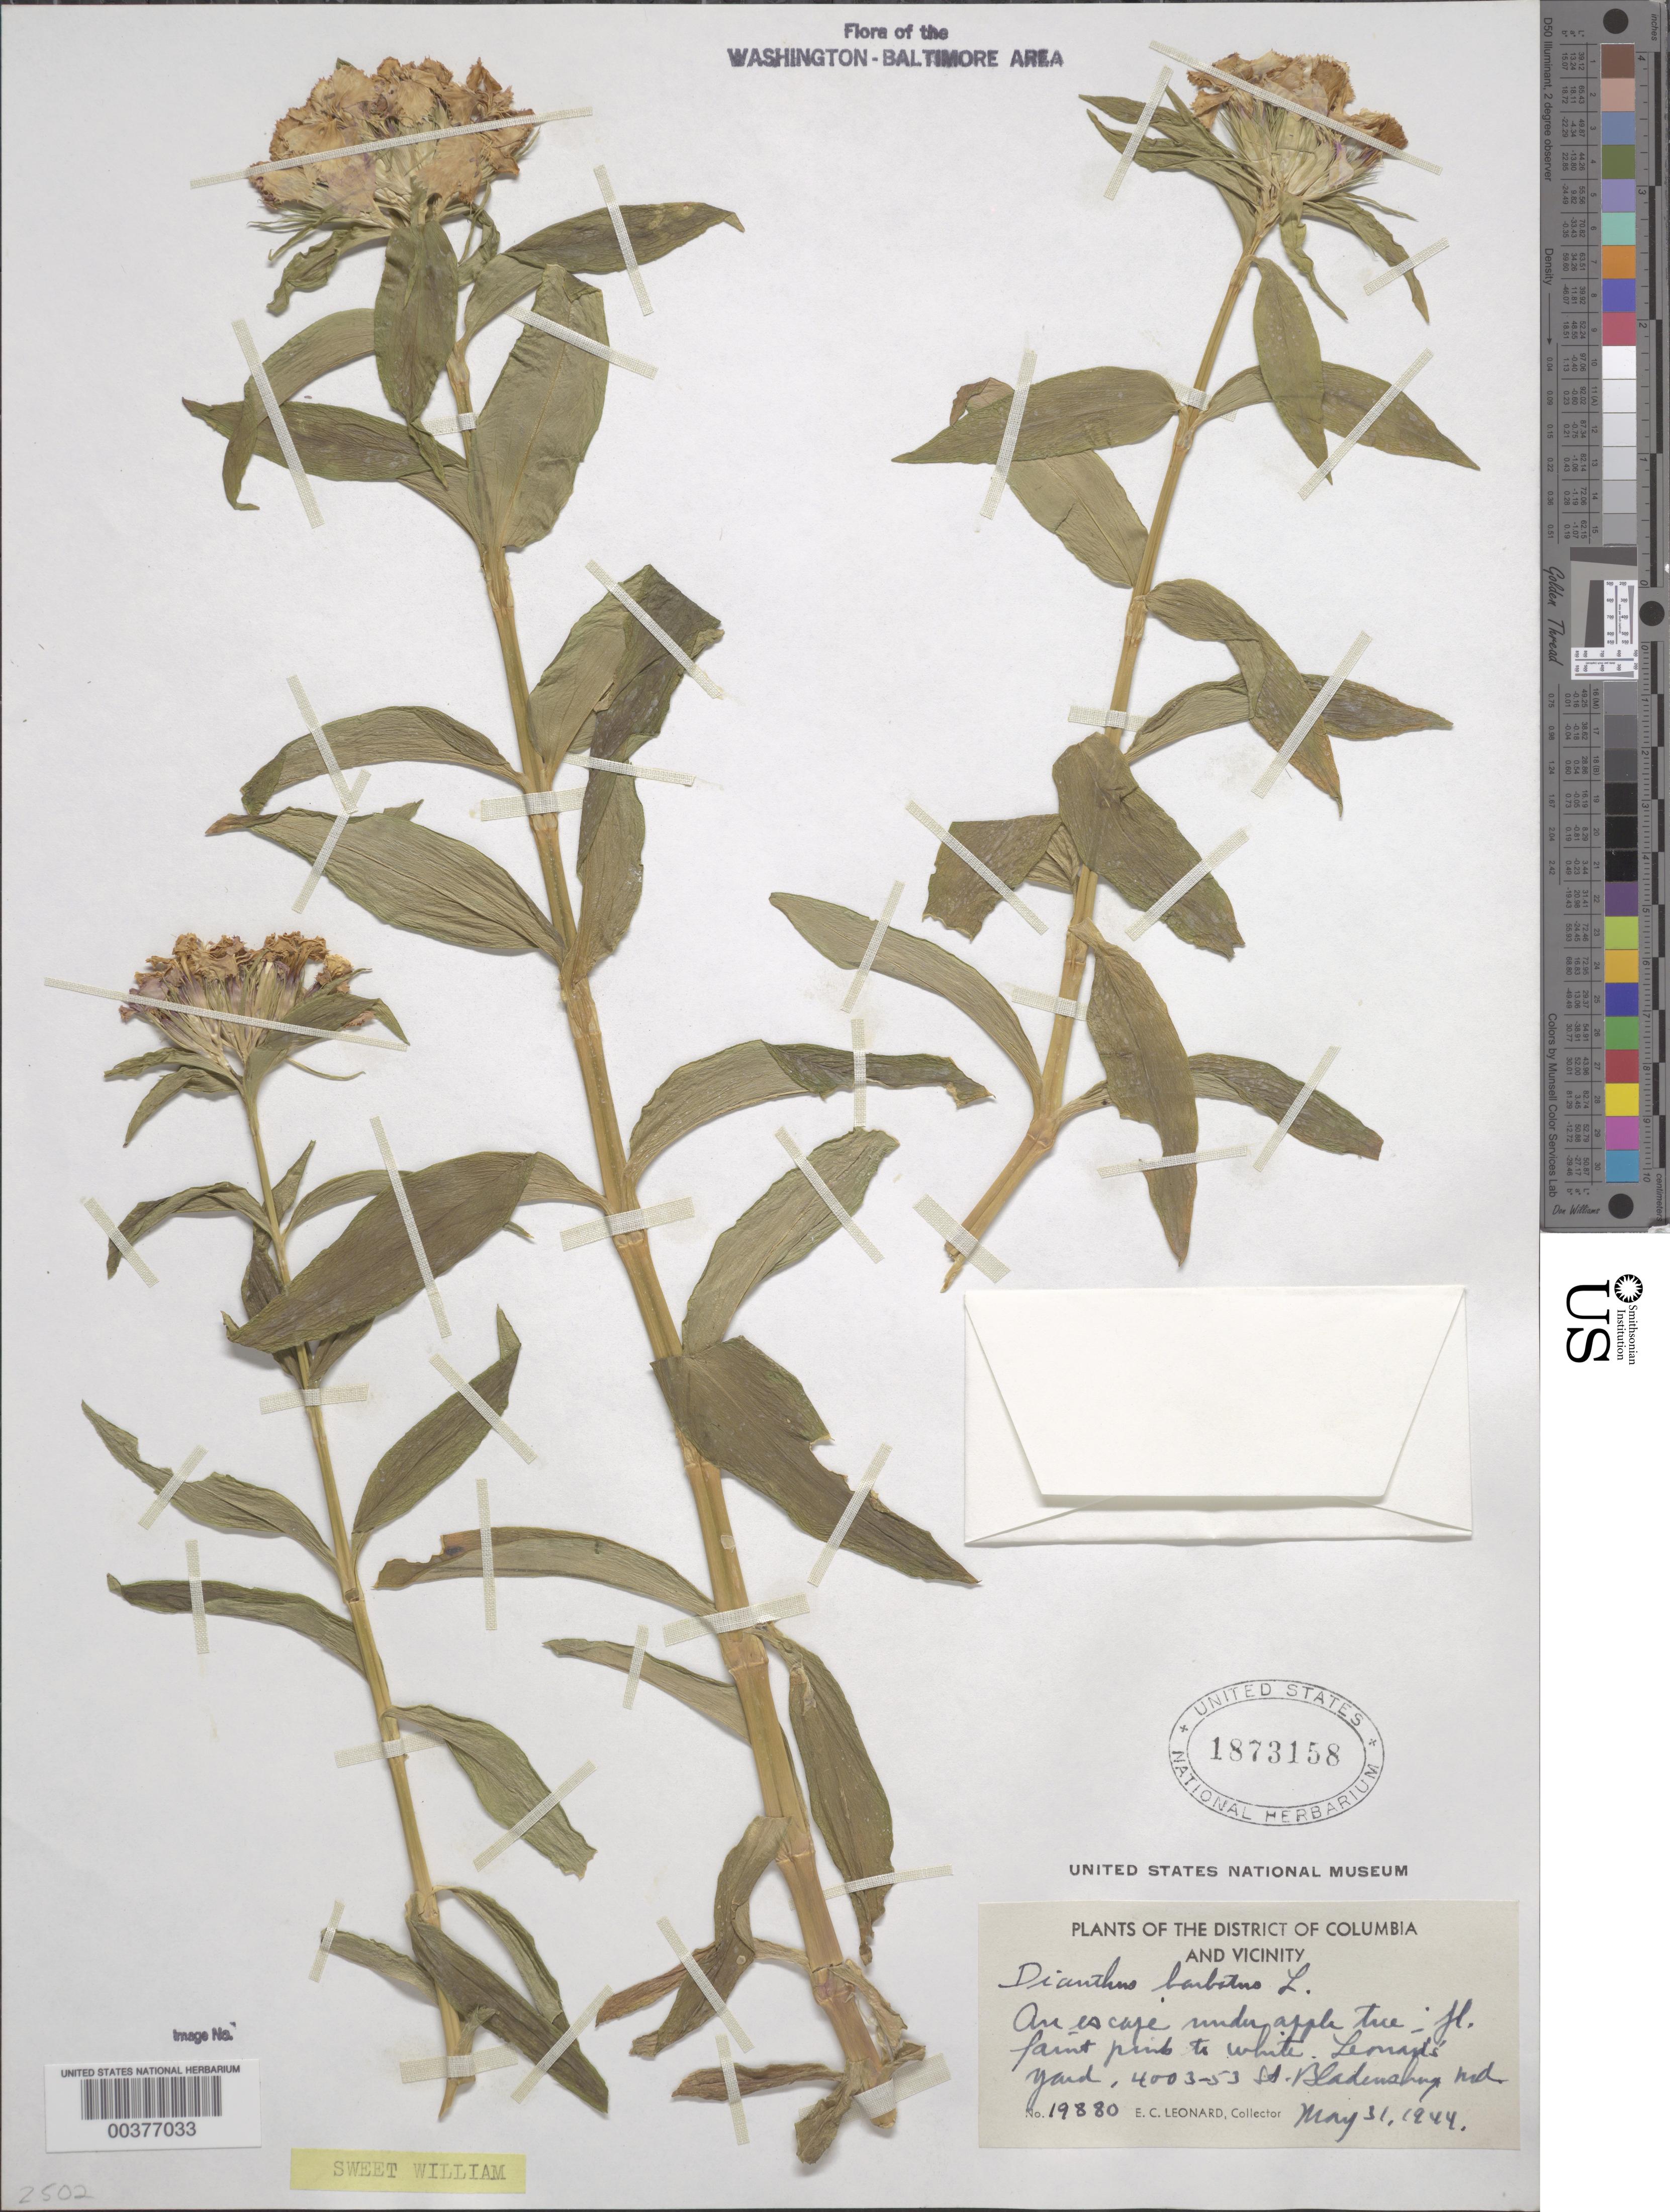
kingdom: Plantae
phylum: Tracheophyta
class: Magnoliopsida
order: Caryophyllales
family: Caryophyllaceae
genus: Dianthus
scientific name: Dianthus barbatus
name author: L.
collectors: E. C. Leonard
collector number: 19880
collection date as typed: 31 May 1944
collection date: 1944-05-31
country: United States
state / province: Maryland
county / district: Prince George's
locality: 4003 53rd Street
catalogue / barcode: US 1873158